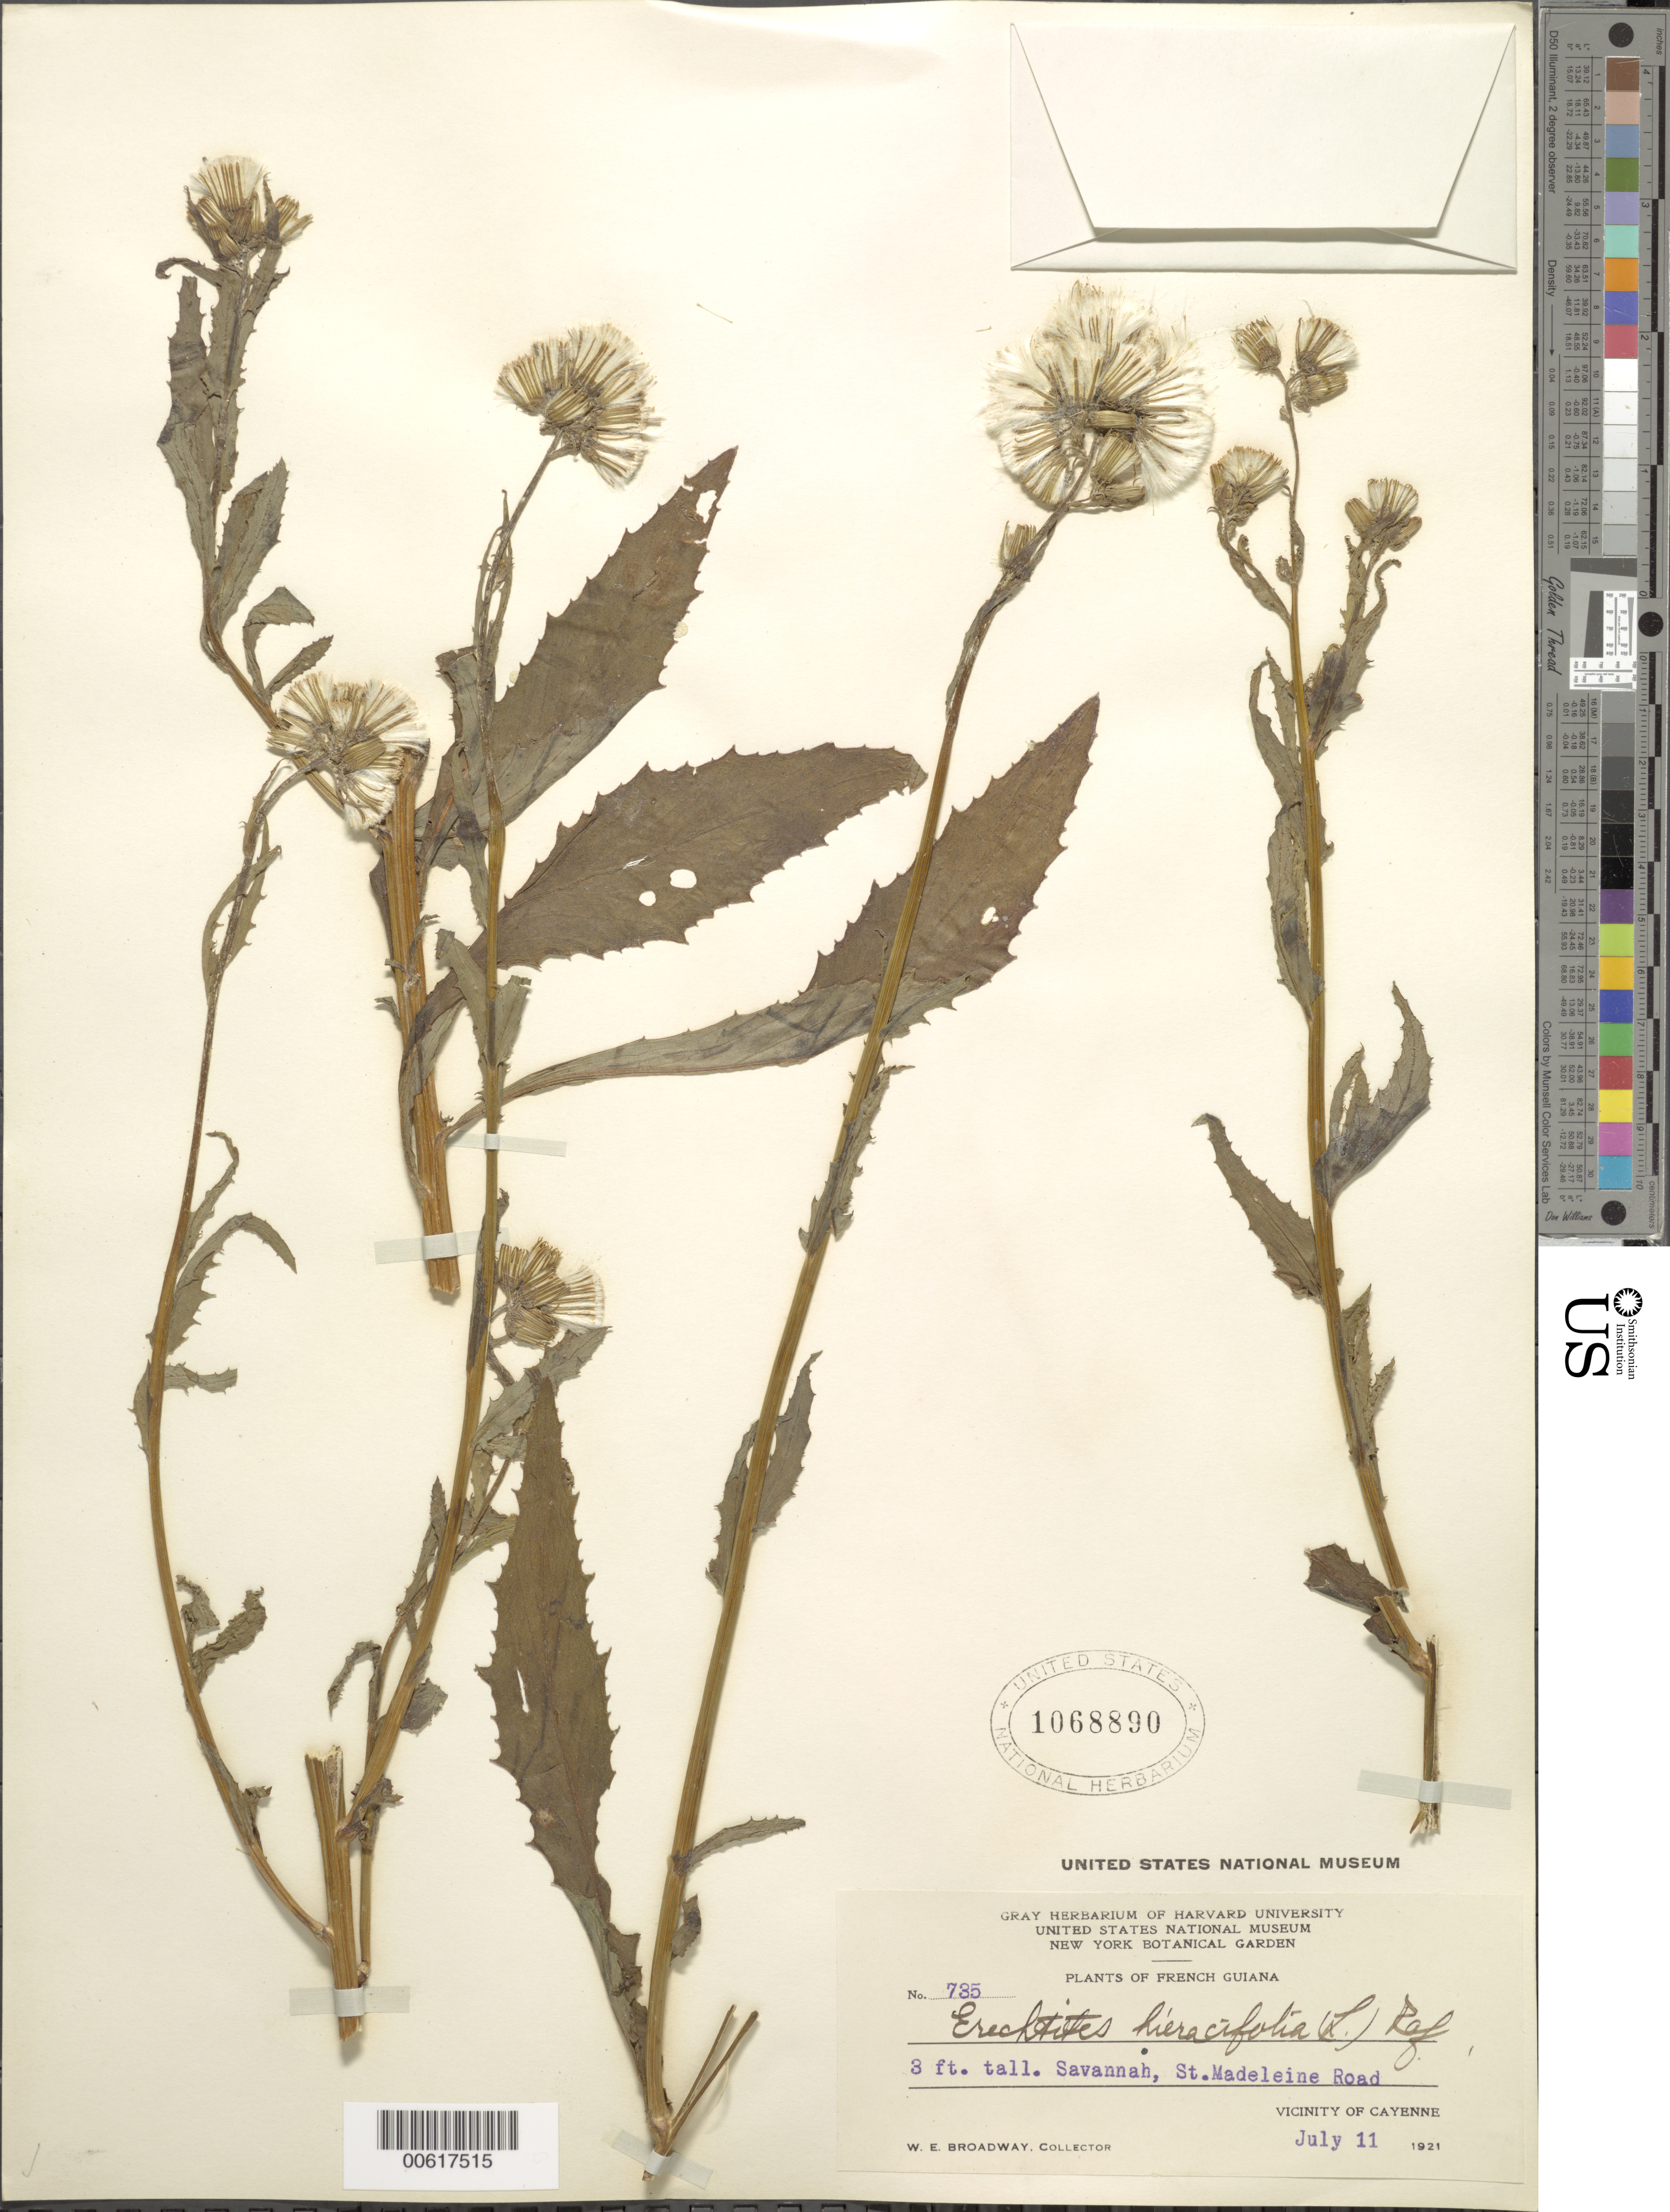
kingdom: Plantae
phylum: Tracheophyta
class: Magnoliopsida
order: Asterales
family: Asteraceae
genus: Erechtites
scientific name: Erechtites hieraciifolius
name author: (L.) Raf. ex DC.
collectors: W. E. Broadway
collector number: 735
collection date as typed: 11-Jul-21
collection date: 1921-07-11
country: French Guiana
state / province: Cayenne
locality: Cayenne, vic., St. Madeleine Road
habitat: Savanna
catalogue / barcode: US 1068890